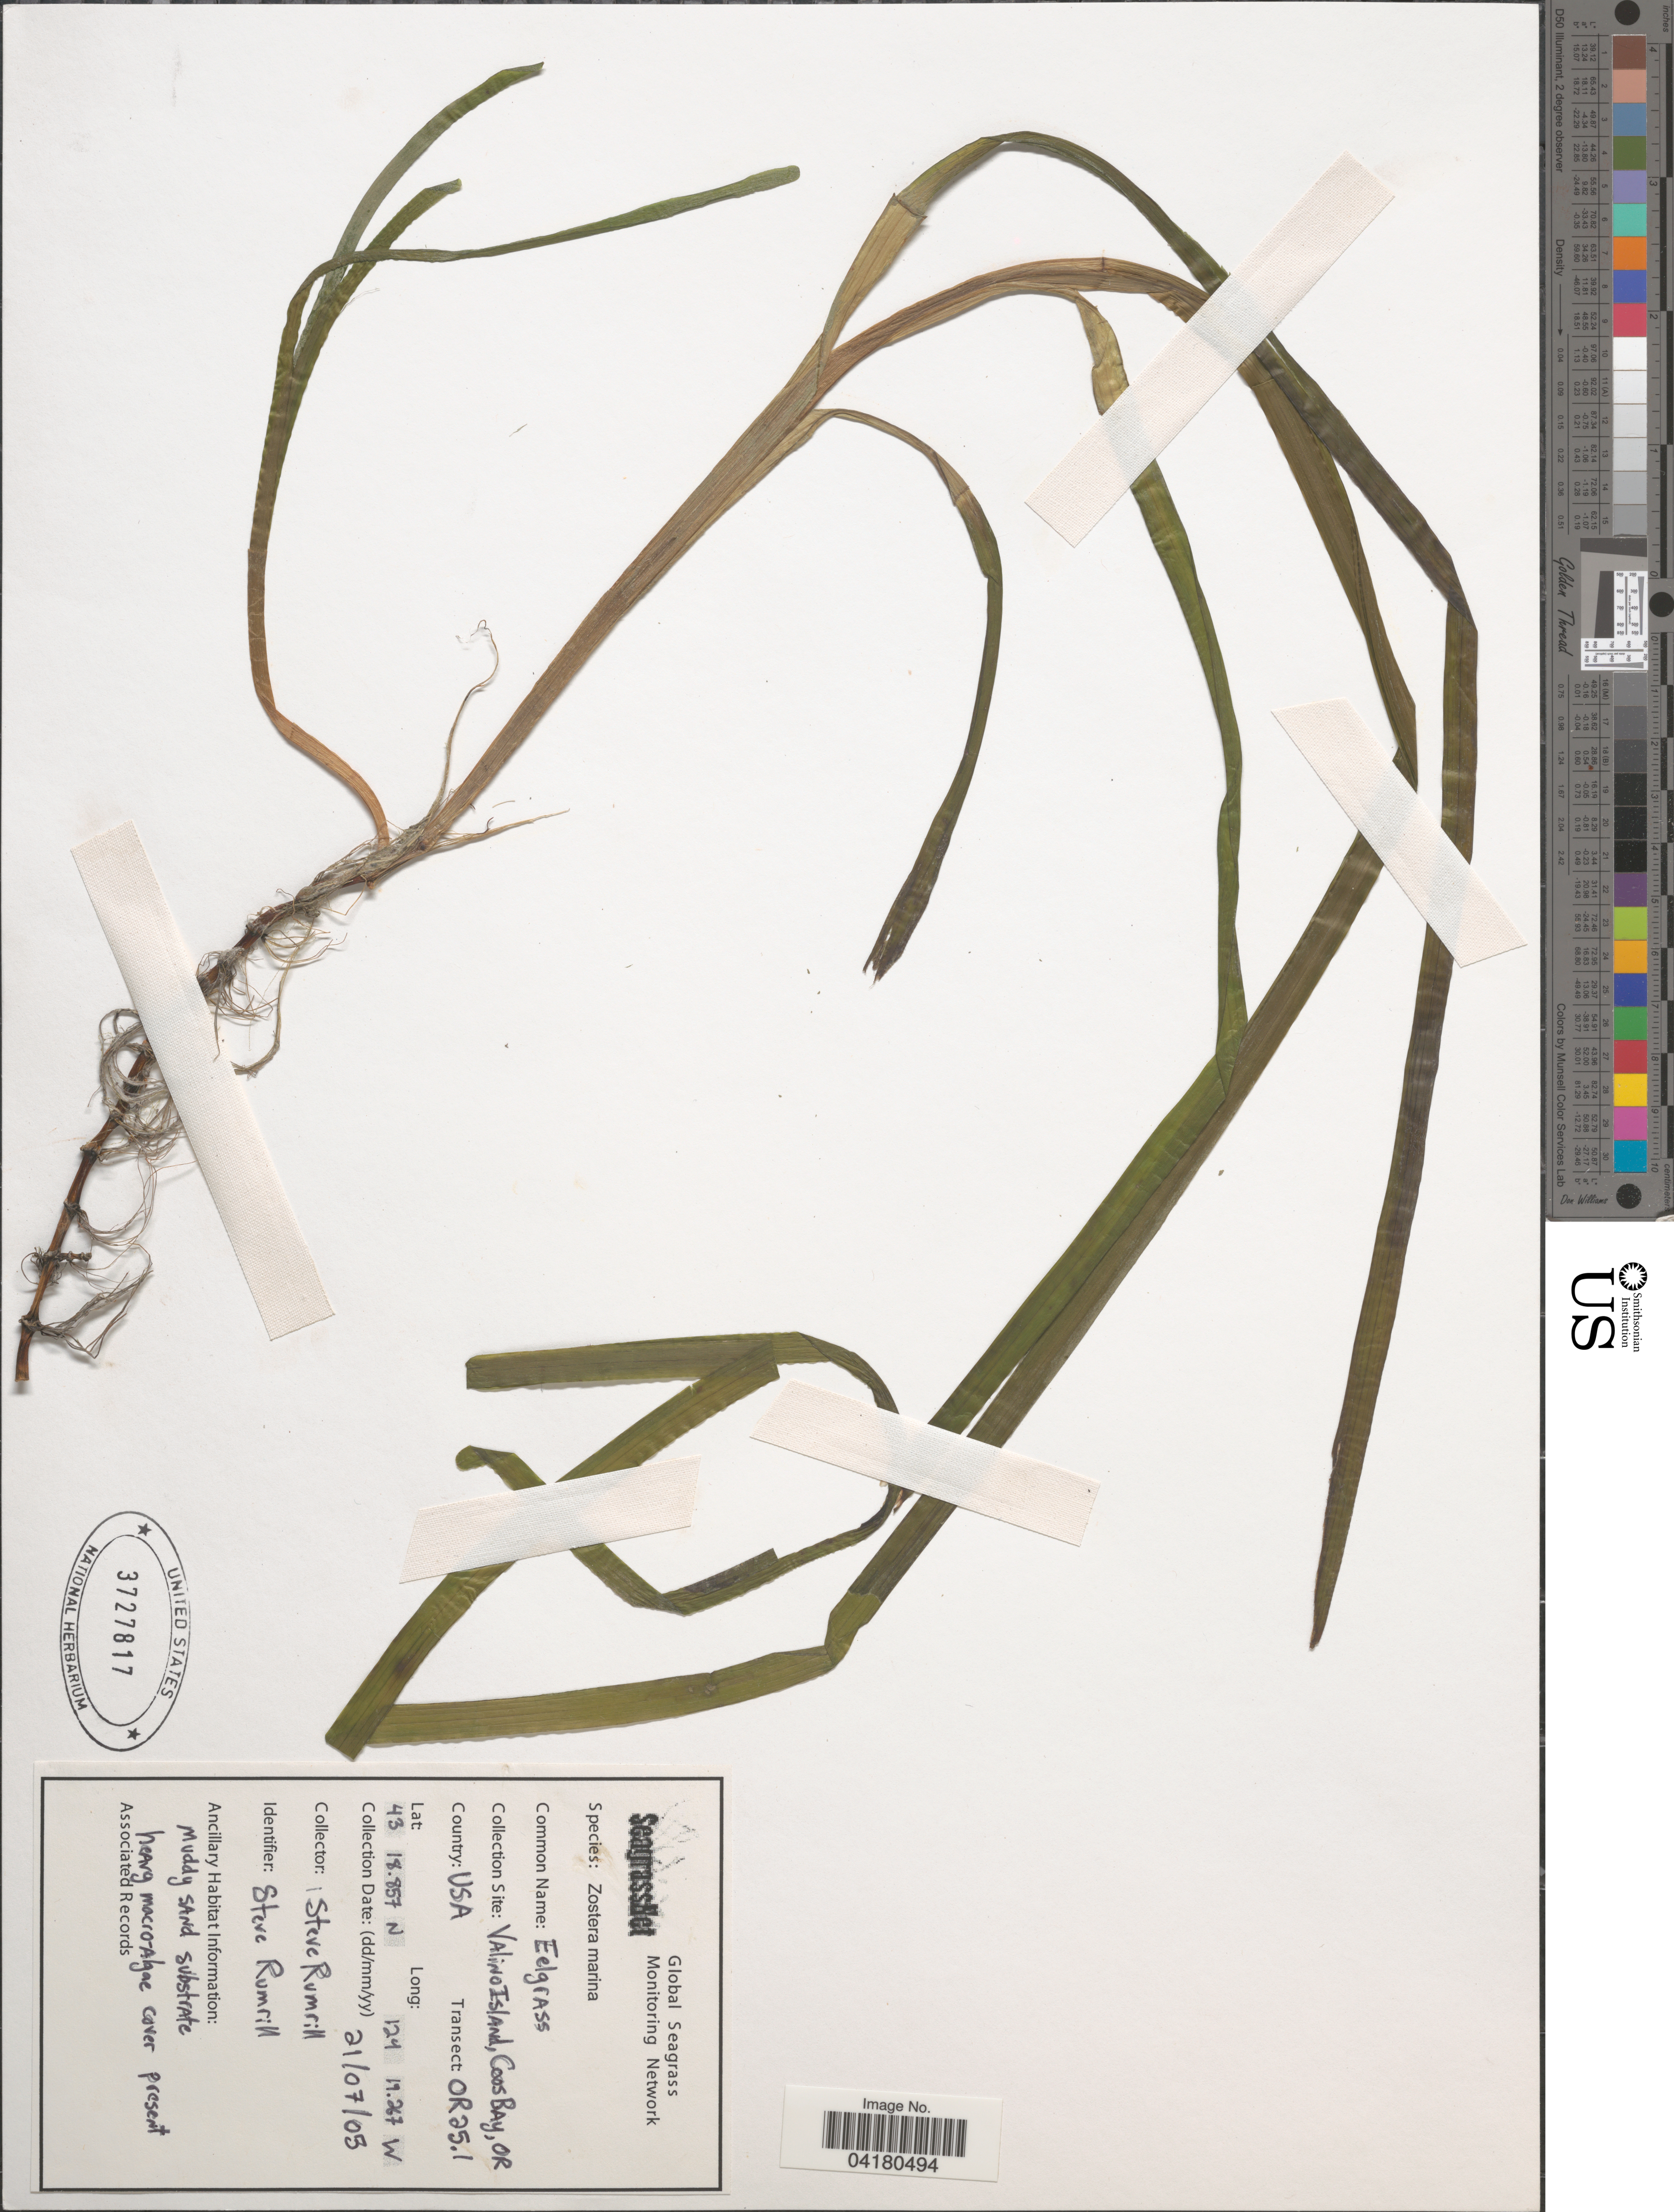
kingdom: Plantae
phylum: Tracheophyta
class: Liliopsida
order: Alismatales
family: Zosteraceae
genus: Zostera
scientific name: Zostera marina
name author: L.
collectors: S. Rumrill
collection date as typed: Transcribed d/m/y: 21/7/5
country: United States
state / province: Oregon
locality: Collection Site: Valino Island, Coos Bay. Transect: OR25.1.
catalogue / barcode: US 3727817